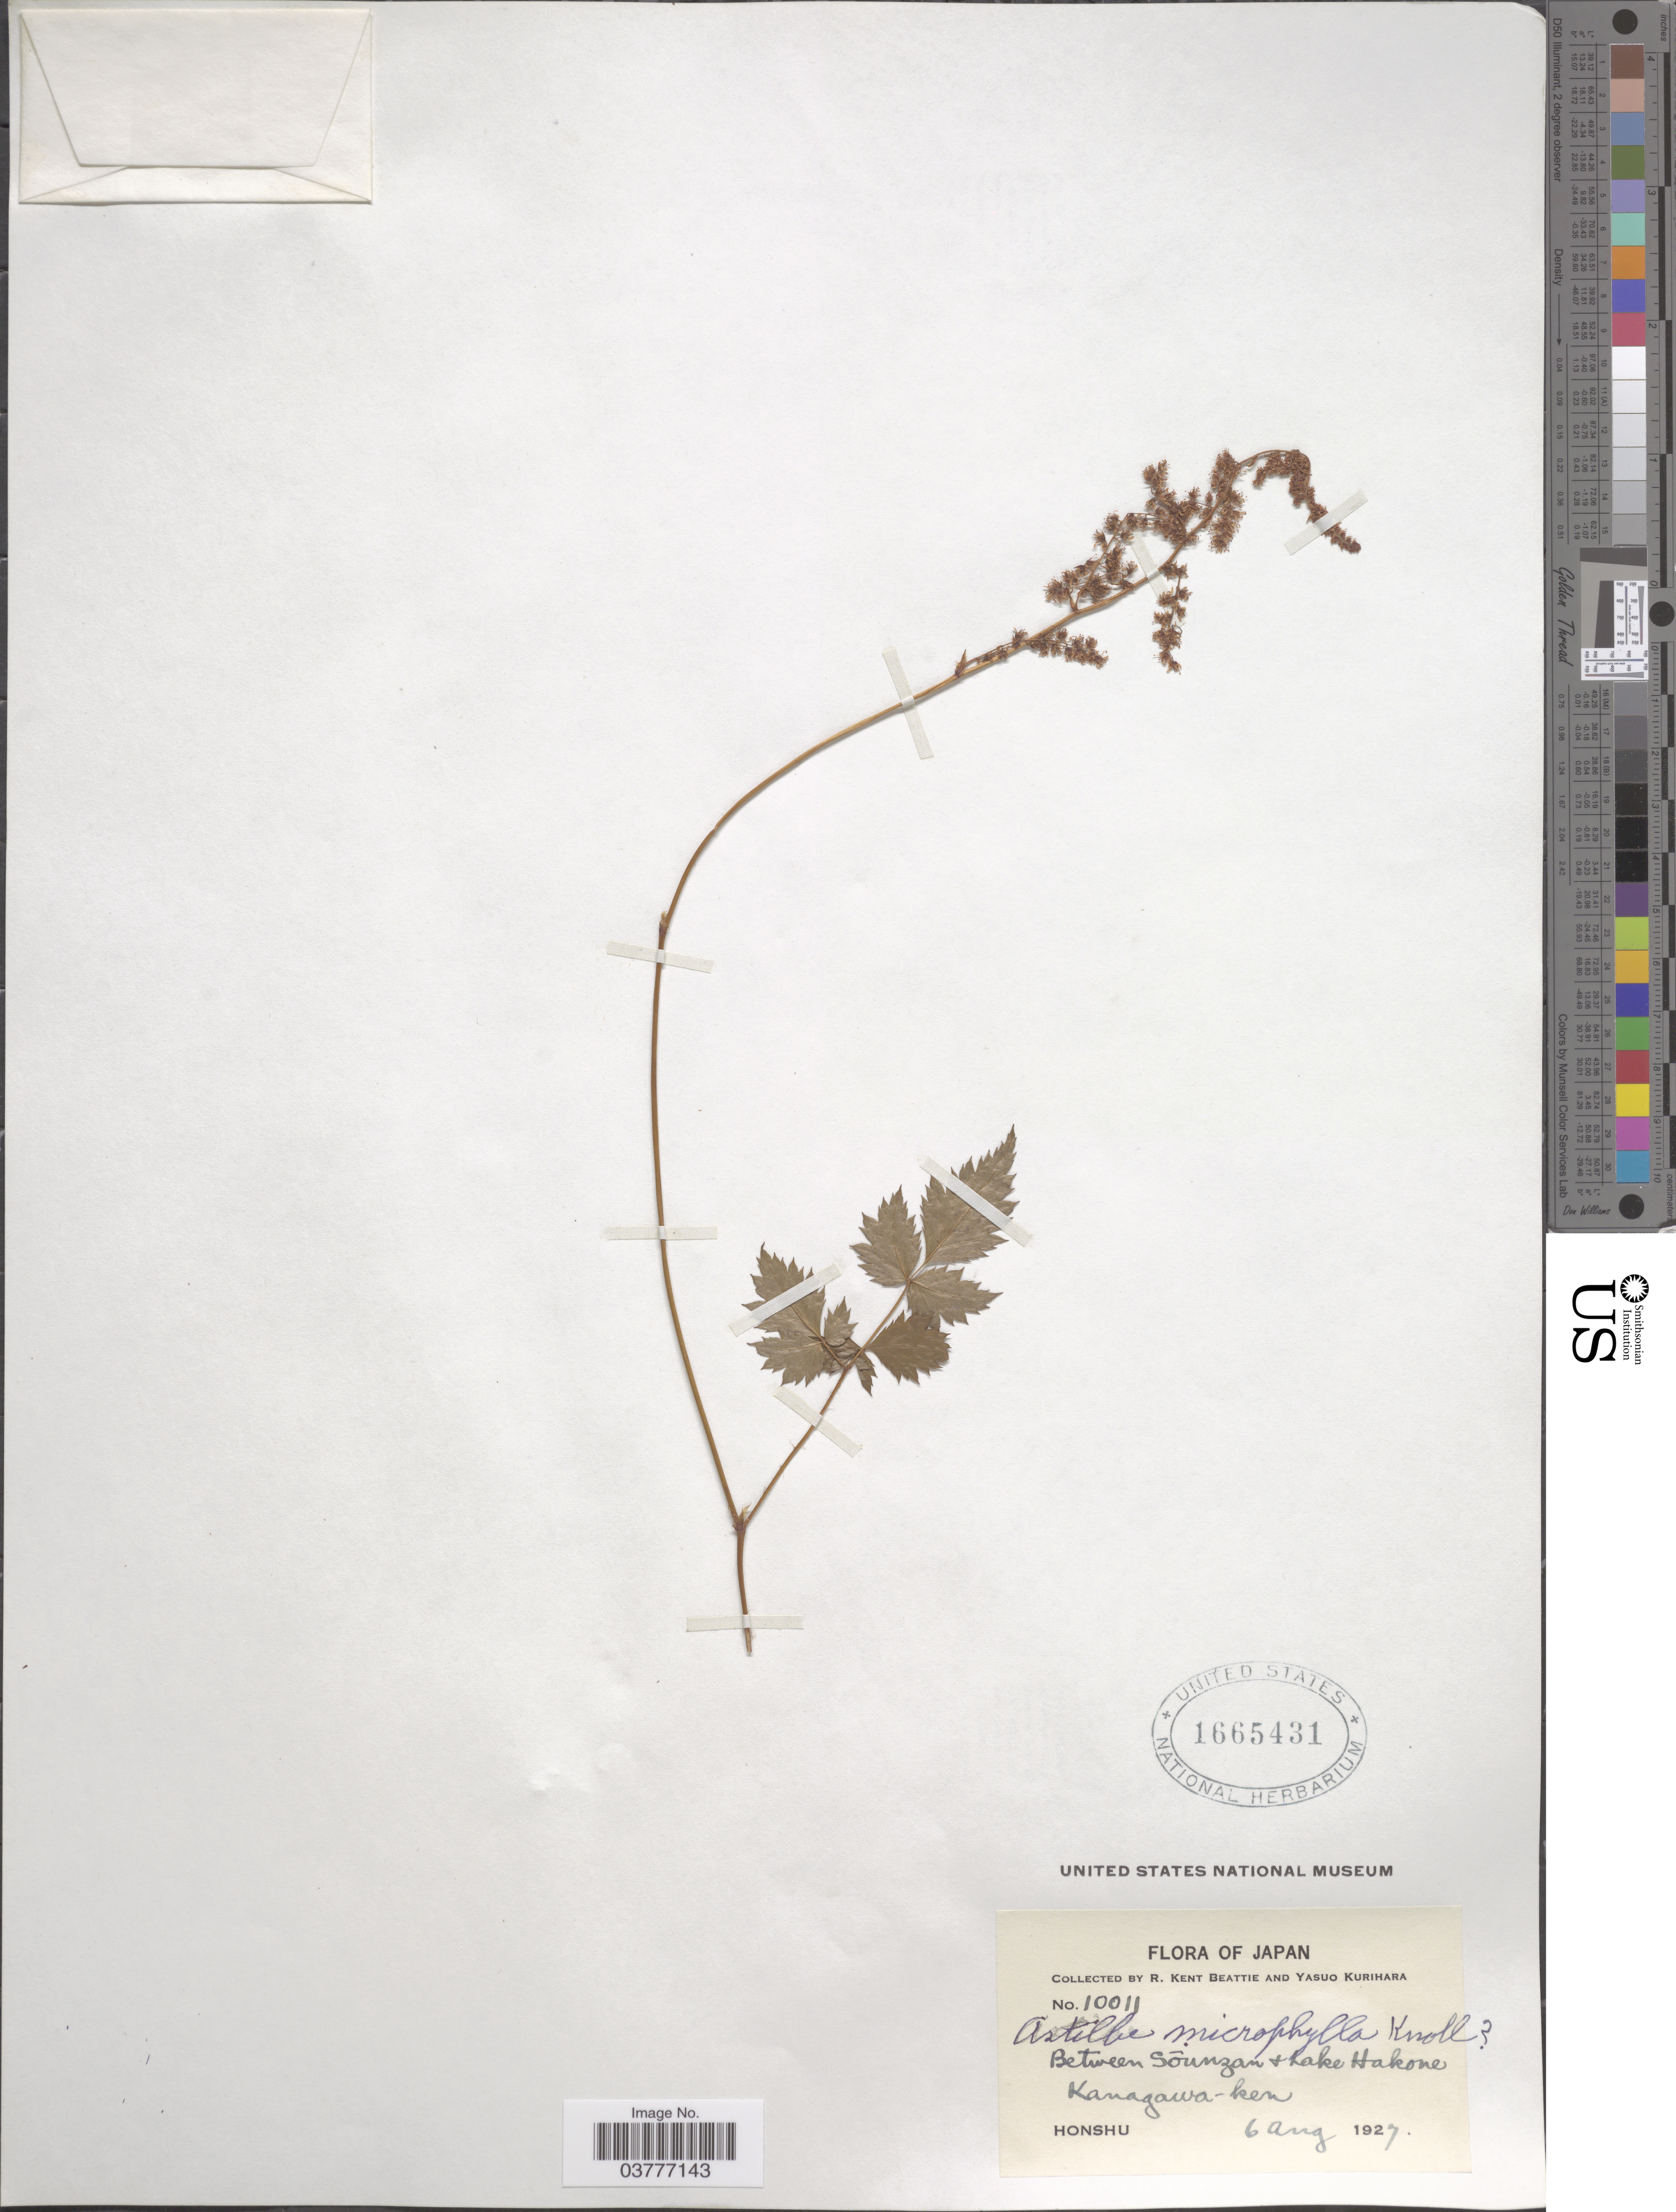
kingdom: Plantae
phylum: Tracheophyta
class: Magnoliopsida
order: Saxifragales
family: Saxifragaceae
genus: Astilbe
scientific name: Astilbe microphylla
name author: Knoll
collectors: R. K. Beattie & Y. Kurihara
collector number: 10011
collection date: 1927-08-06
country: Japan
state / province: Kanagawa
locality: Between Sôunzan & Lake Hakone. Kanagawa-ken. Honshu.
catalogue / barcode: US 1665431